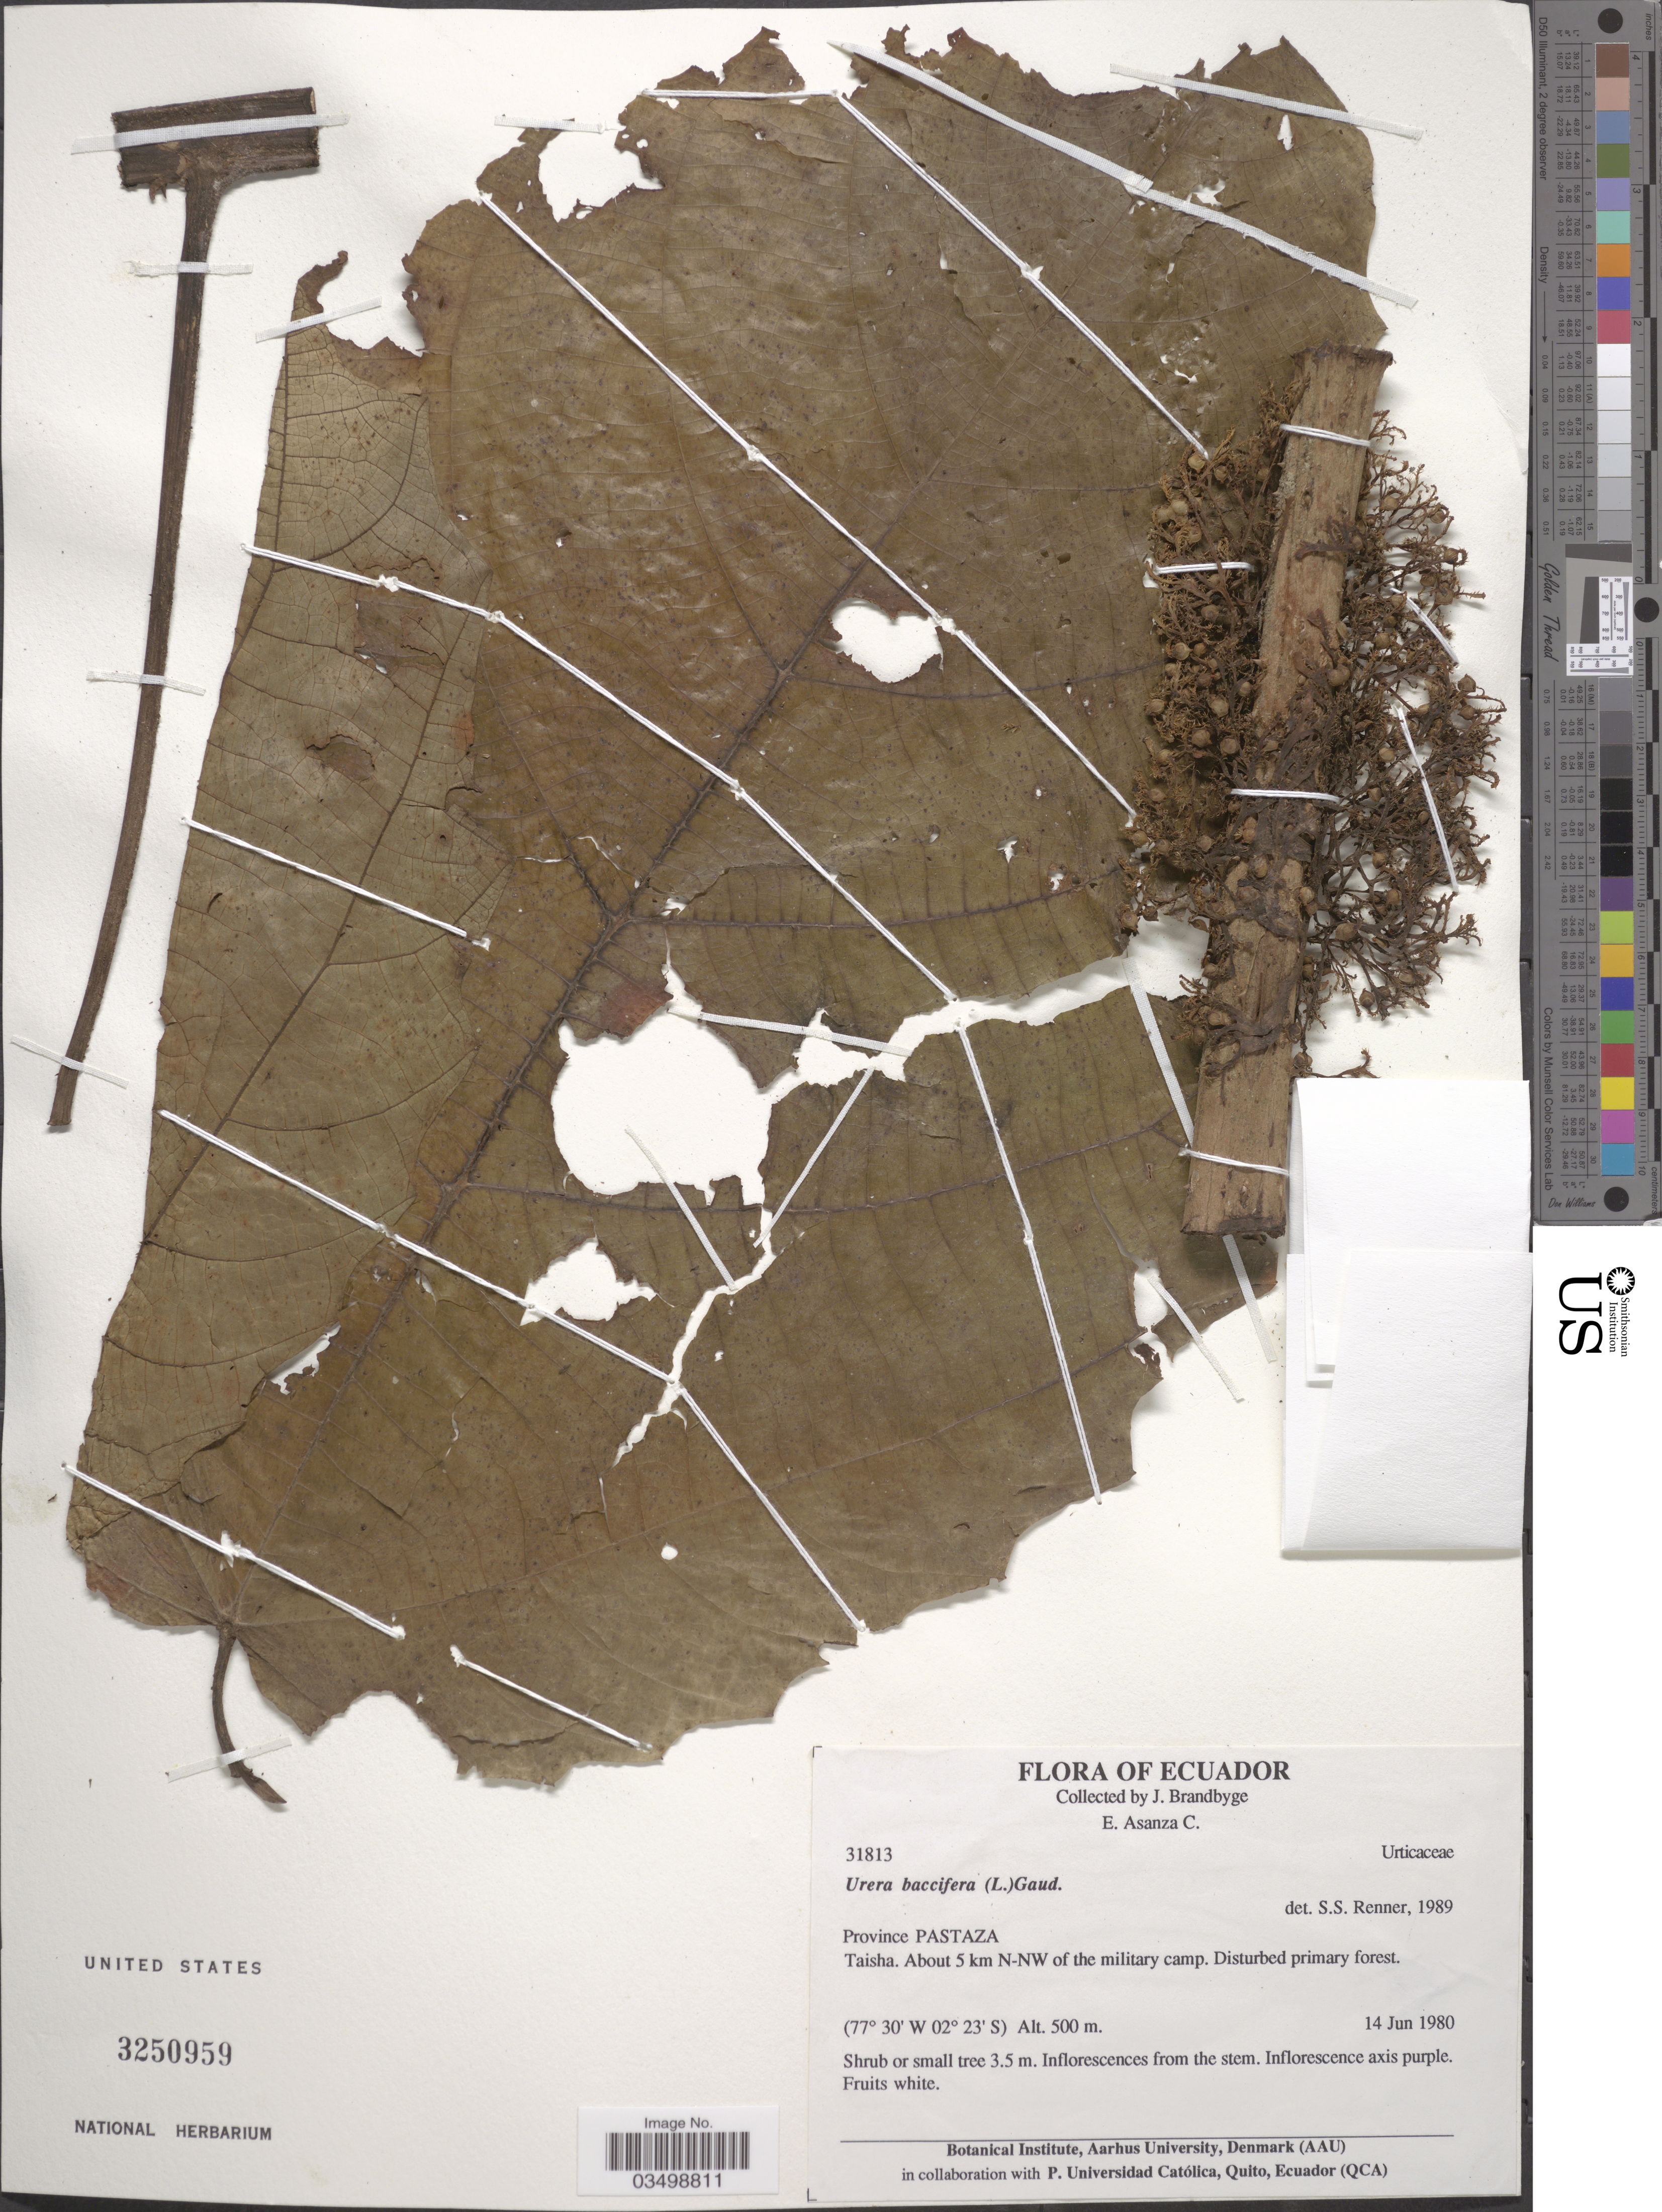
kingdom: Plantae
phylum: Tracheophyta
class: Magnoliopsida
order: Rosales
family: Urticaceae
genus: Urera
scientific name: Urera baccifera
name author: (L.) Gaudich. ex Wedd.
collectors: J. Brandbyge & E. Asanza C.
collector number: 31813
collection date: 1980-06-14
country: Ecuador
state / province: Pastaza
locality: Taisha. About 5 km N-NW of the military camp.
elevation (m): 500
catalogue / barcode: US 3250959